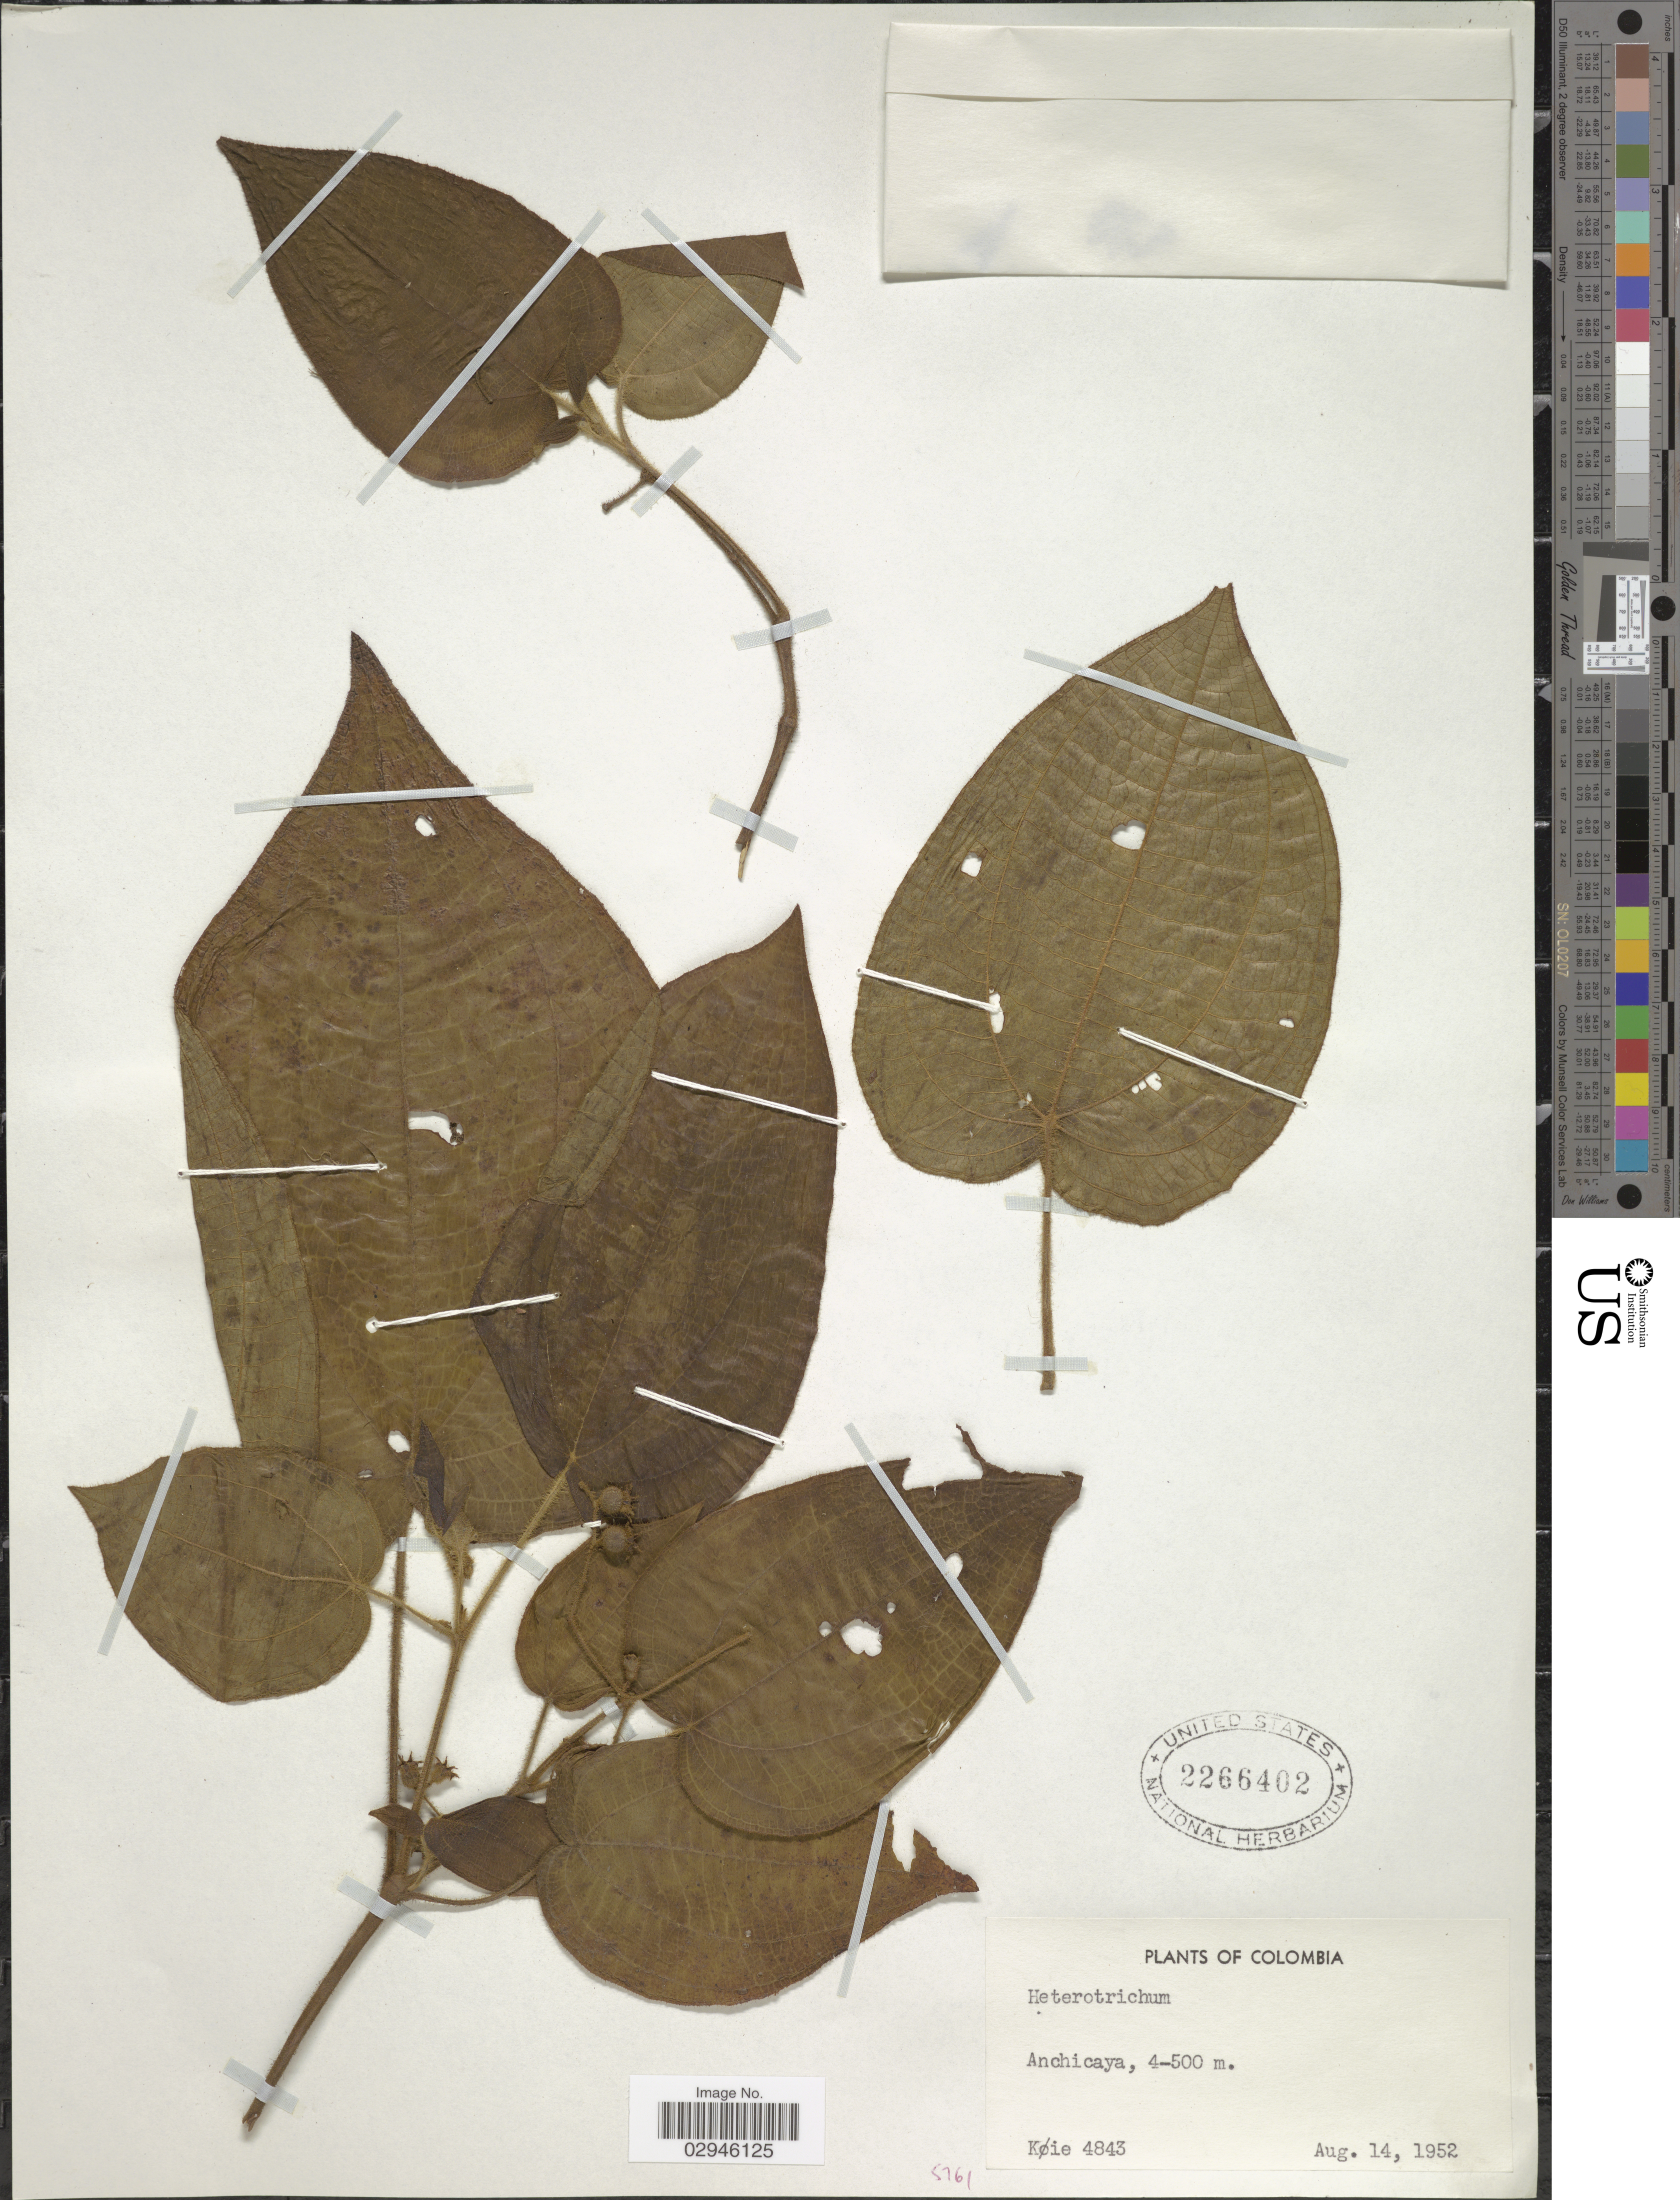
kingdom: Plantae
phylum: Tracheophyta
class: Magnoliopsida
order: Myrtales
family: Melastomataceae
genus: Heterotrichum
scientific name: Heterotrichum sp.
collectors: Køie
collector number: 4843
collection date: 1952-08-14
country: Colombia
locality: Anchicaya.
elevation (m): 400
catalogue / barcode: US 2266402